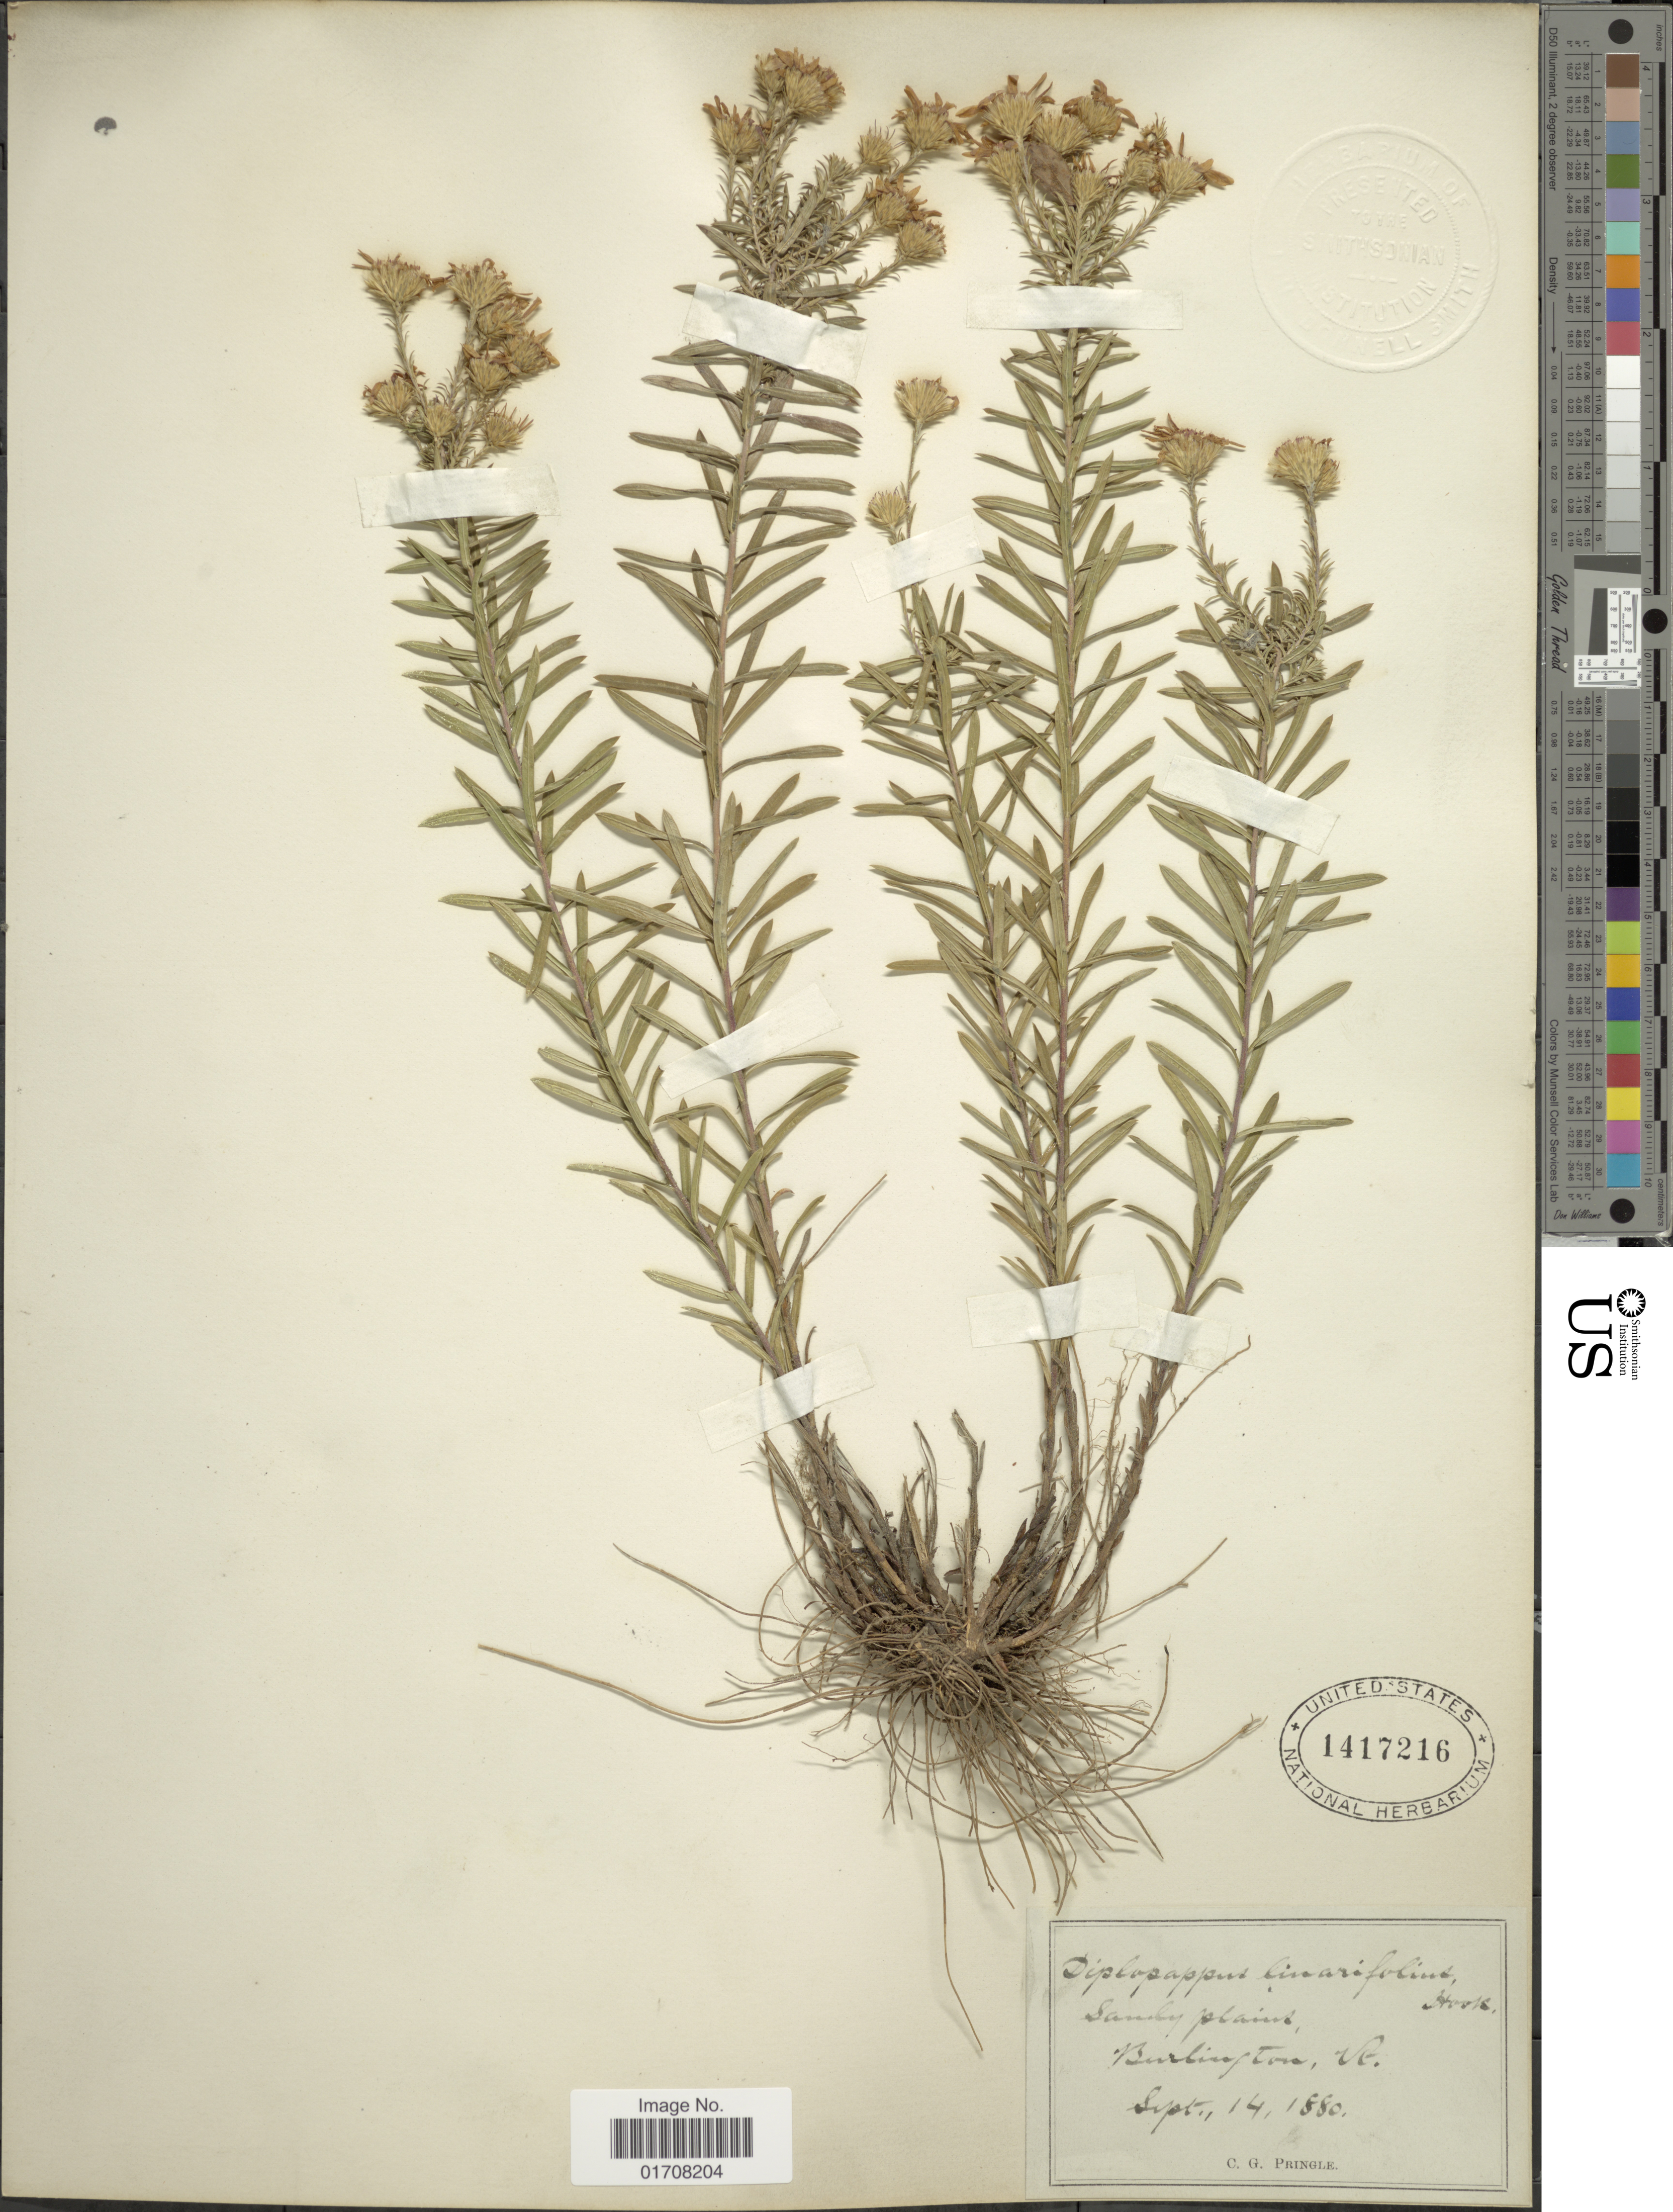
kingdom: Plantae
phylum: Tracheophyta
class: Magnoliopsida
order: Asterales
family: Asteraceae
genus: Ionactis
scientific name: Ionactis linariifolia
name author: (L.) Greene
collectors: C. G. Pringle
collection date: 1880-09-14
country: United States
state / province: Vermont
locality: Burlington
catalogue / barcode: US 1417216